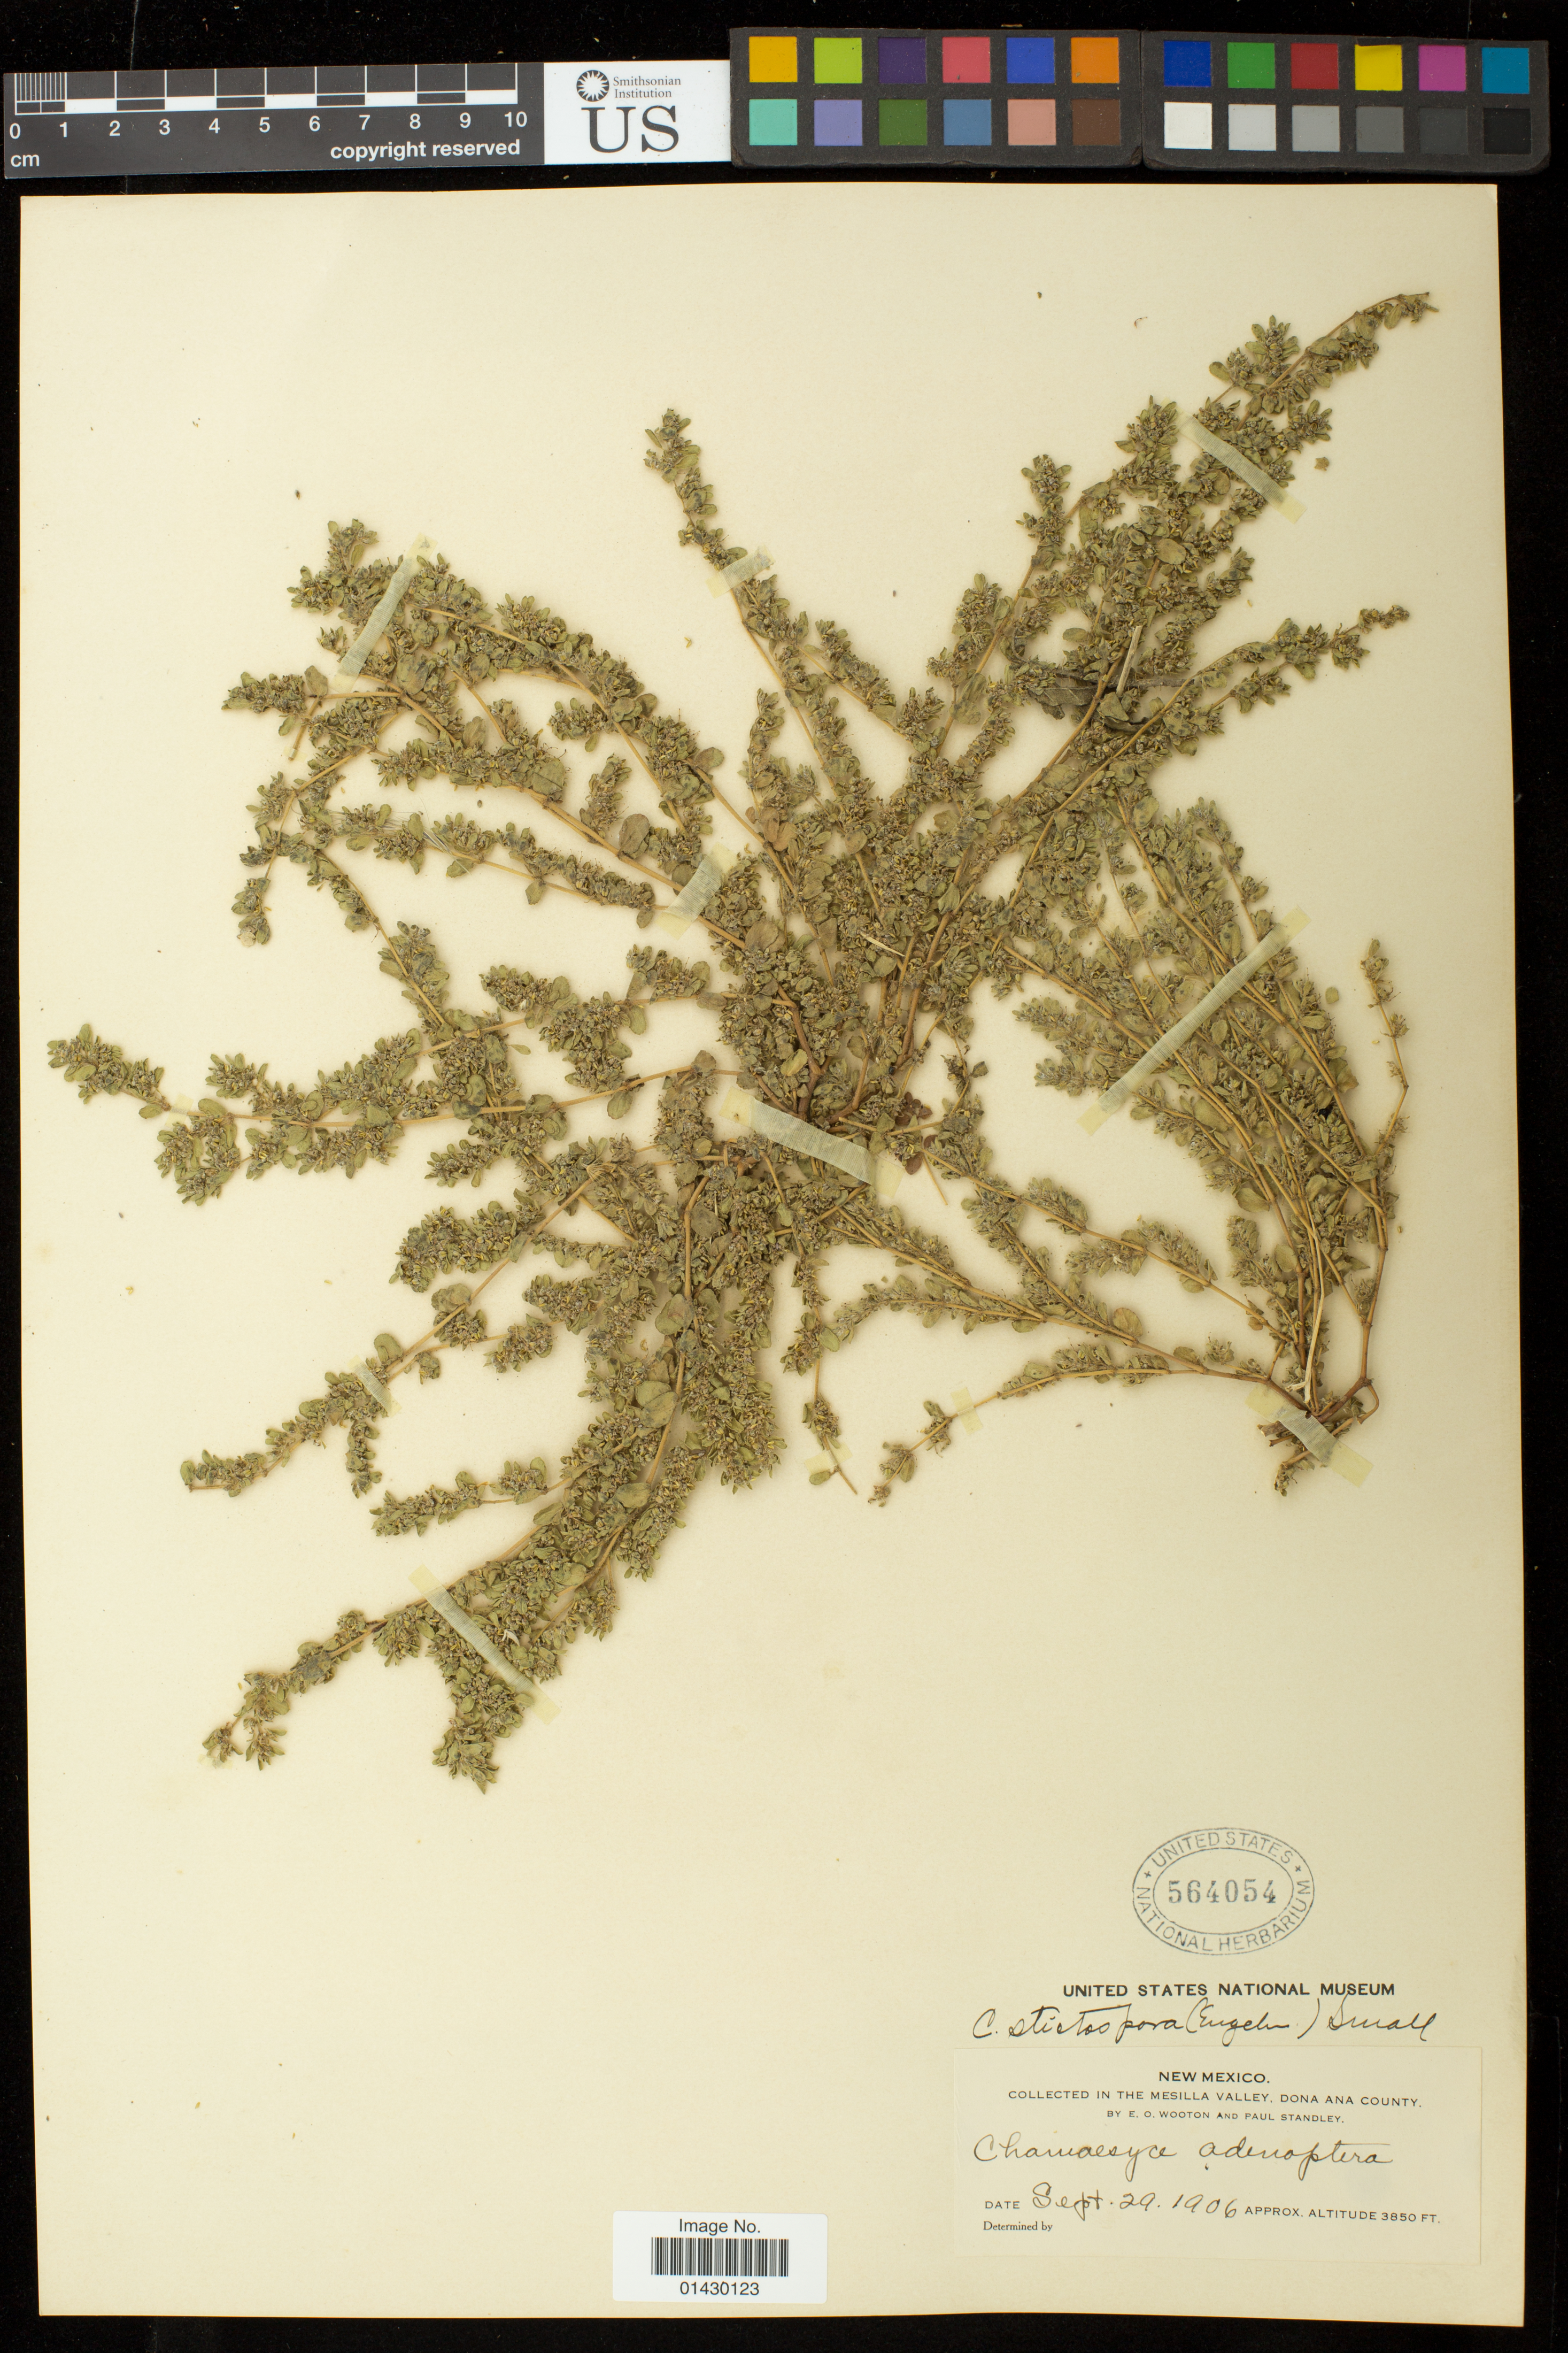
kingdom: Plantae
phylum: Tracheophyta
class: Magnoliopsida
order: Malpighiales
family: Euphorbiaceae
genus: Euphorbia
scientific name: Euphorbia stictospora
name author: Engelm.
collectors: E. O. Wooton & P. C. Standley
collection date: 1906-09-29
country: United States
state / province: New Mexico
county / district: Dona Ana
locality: Mesilla Valley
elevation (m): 1173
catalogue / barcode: US 564054